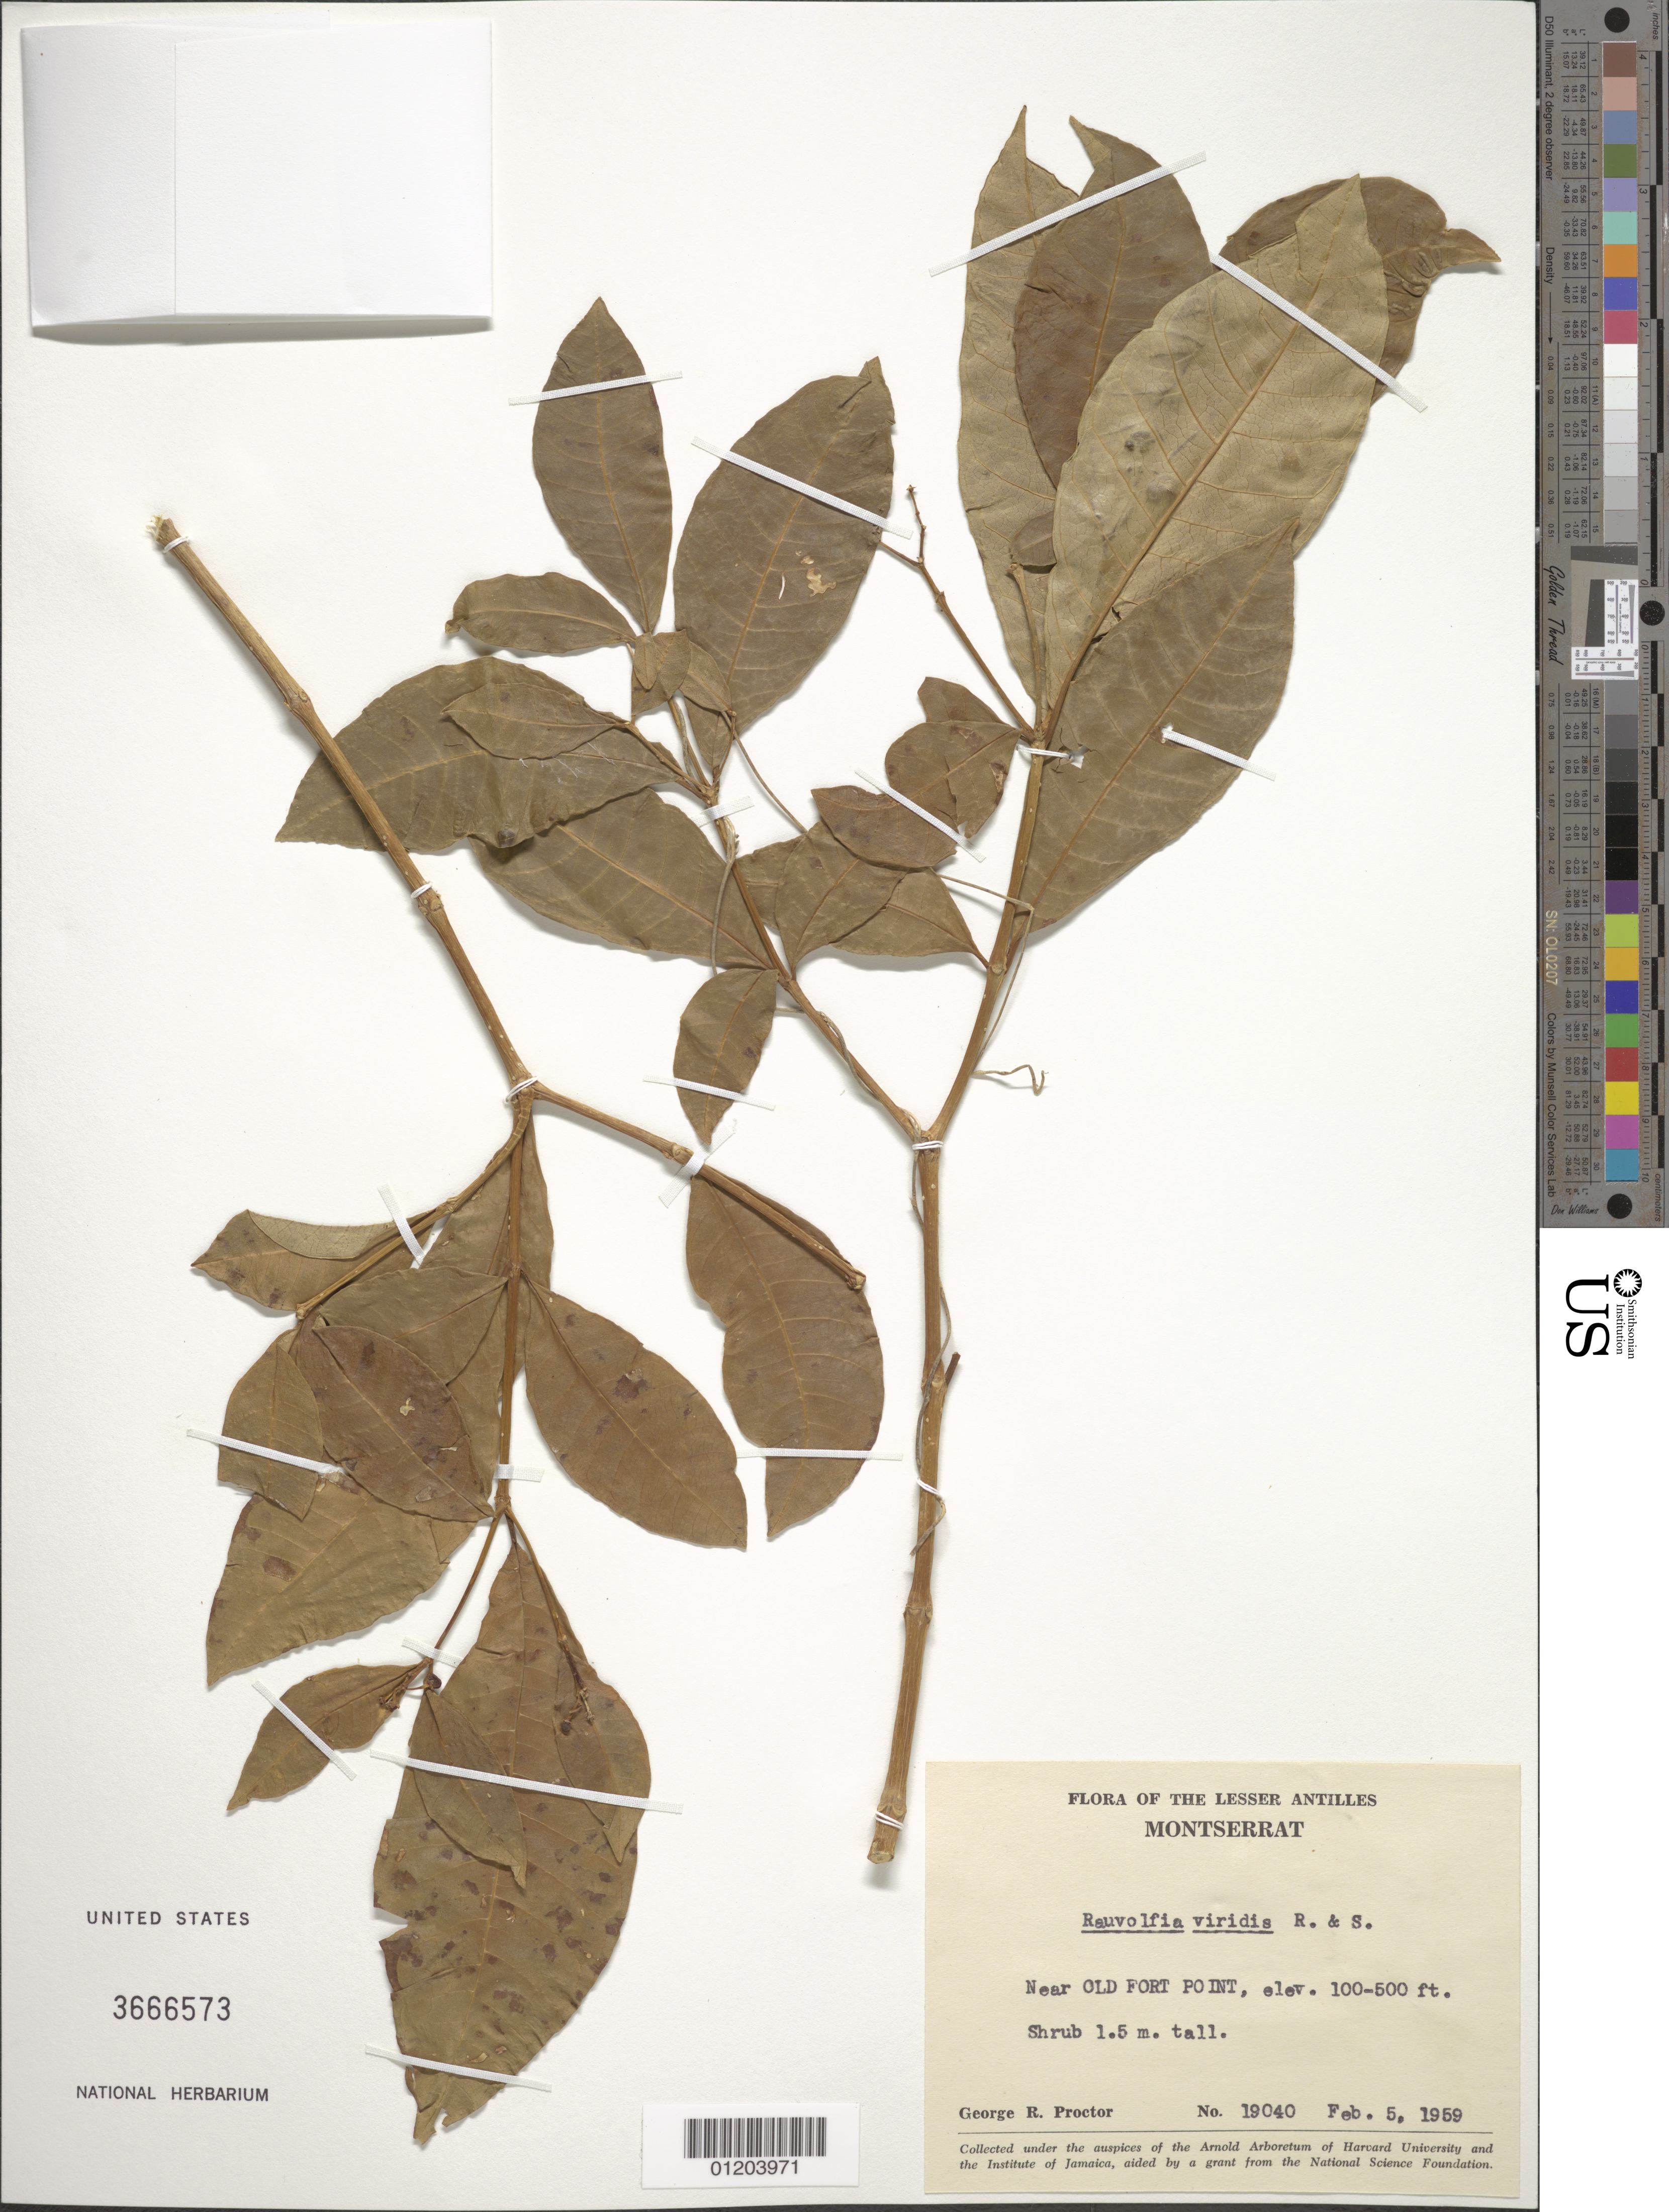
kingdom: Plantae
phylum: Tracheophyta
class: Magnoliopsida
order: Gentianales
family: Apocynaceae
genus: Rauvolfia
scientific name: Rauvolfia viridis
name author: Willd. ex Roem. & Schult.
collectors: G. R. Proctor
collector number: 19040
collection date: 1959-02-05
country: Montserrat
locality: Old Fort Point, near.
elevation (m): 30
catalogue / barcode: US 3666573